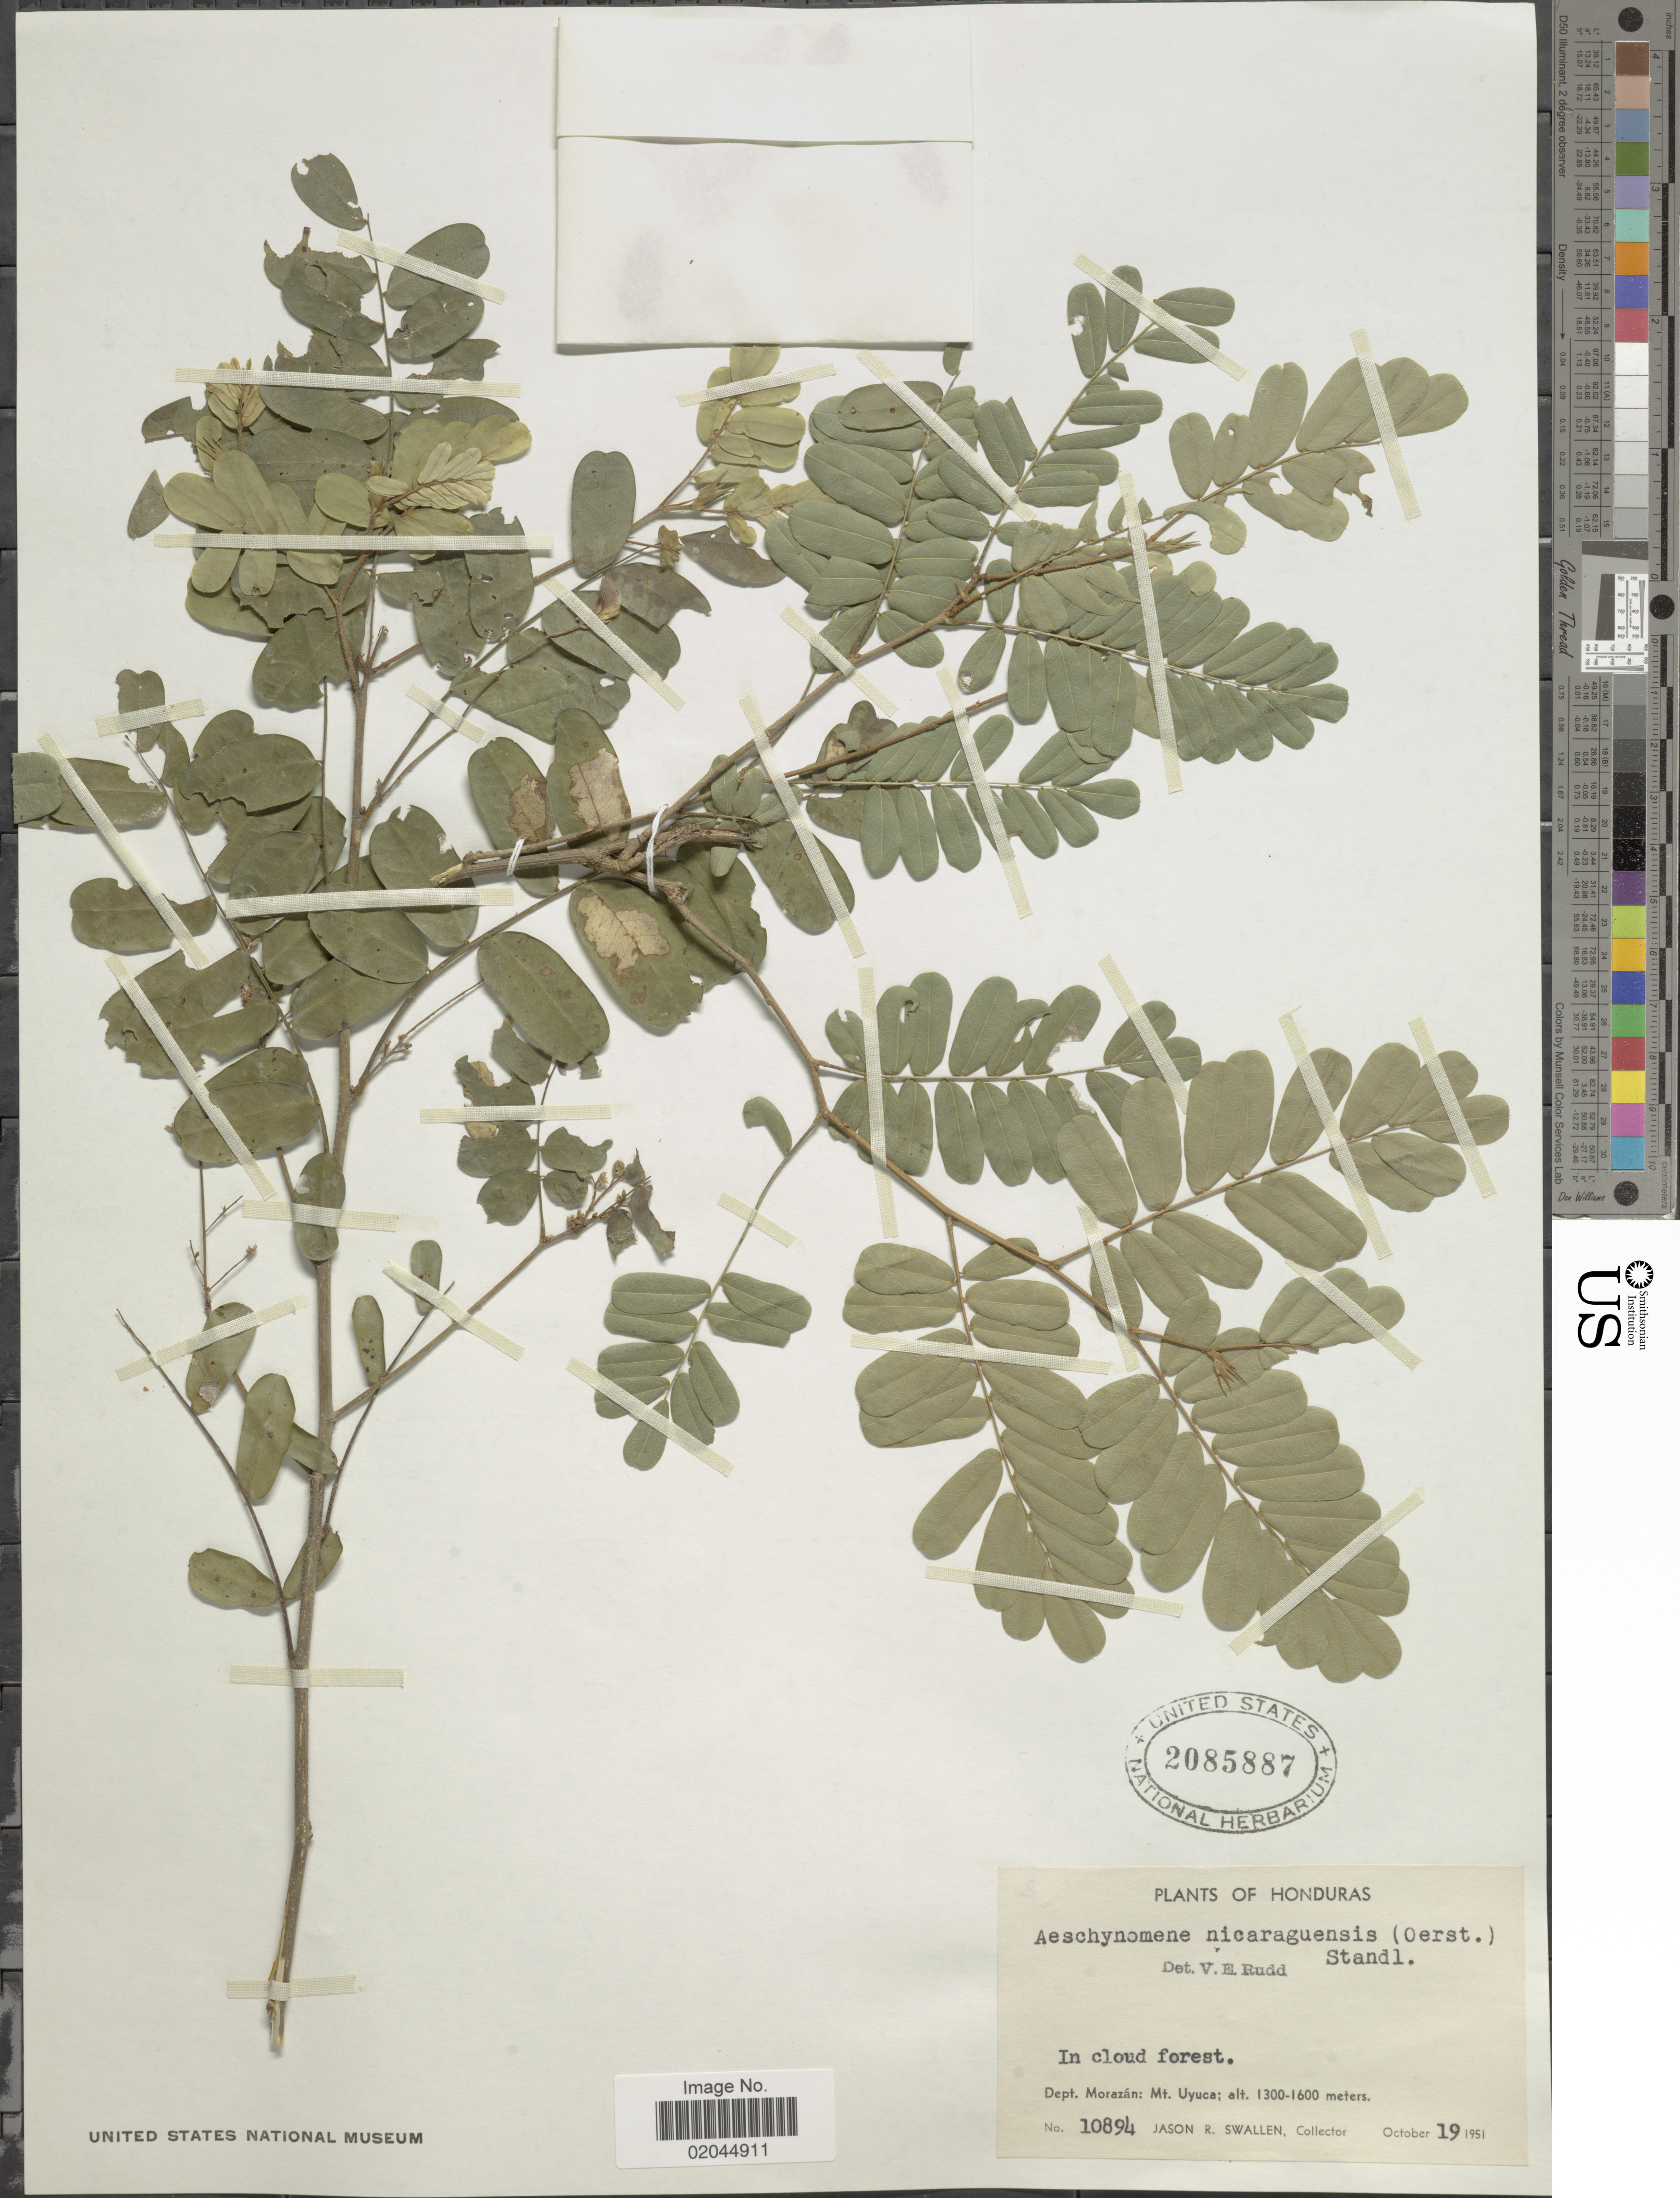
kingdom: Plantae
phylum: Tracheophyta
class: Magnoliopsida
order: Fabales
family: Fabaceae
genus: Aeschynomene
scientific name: Aeschynomene nicaraguensis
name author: (Oerst.) Standl.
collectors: J. R. Swallen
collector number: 10894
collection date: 1951-10-19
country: Honduras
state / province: Fco. Morazán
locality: Dept. Morazan: Mt. Uyuca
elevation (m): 1300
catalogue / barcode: US 2085887